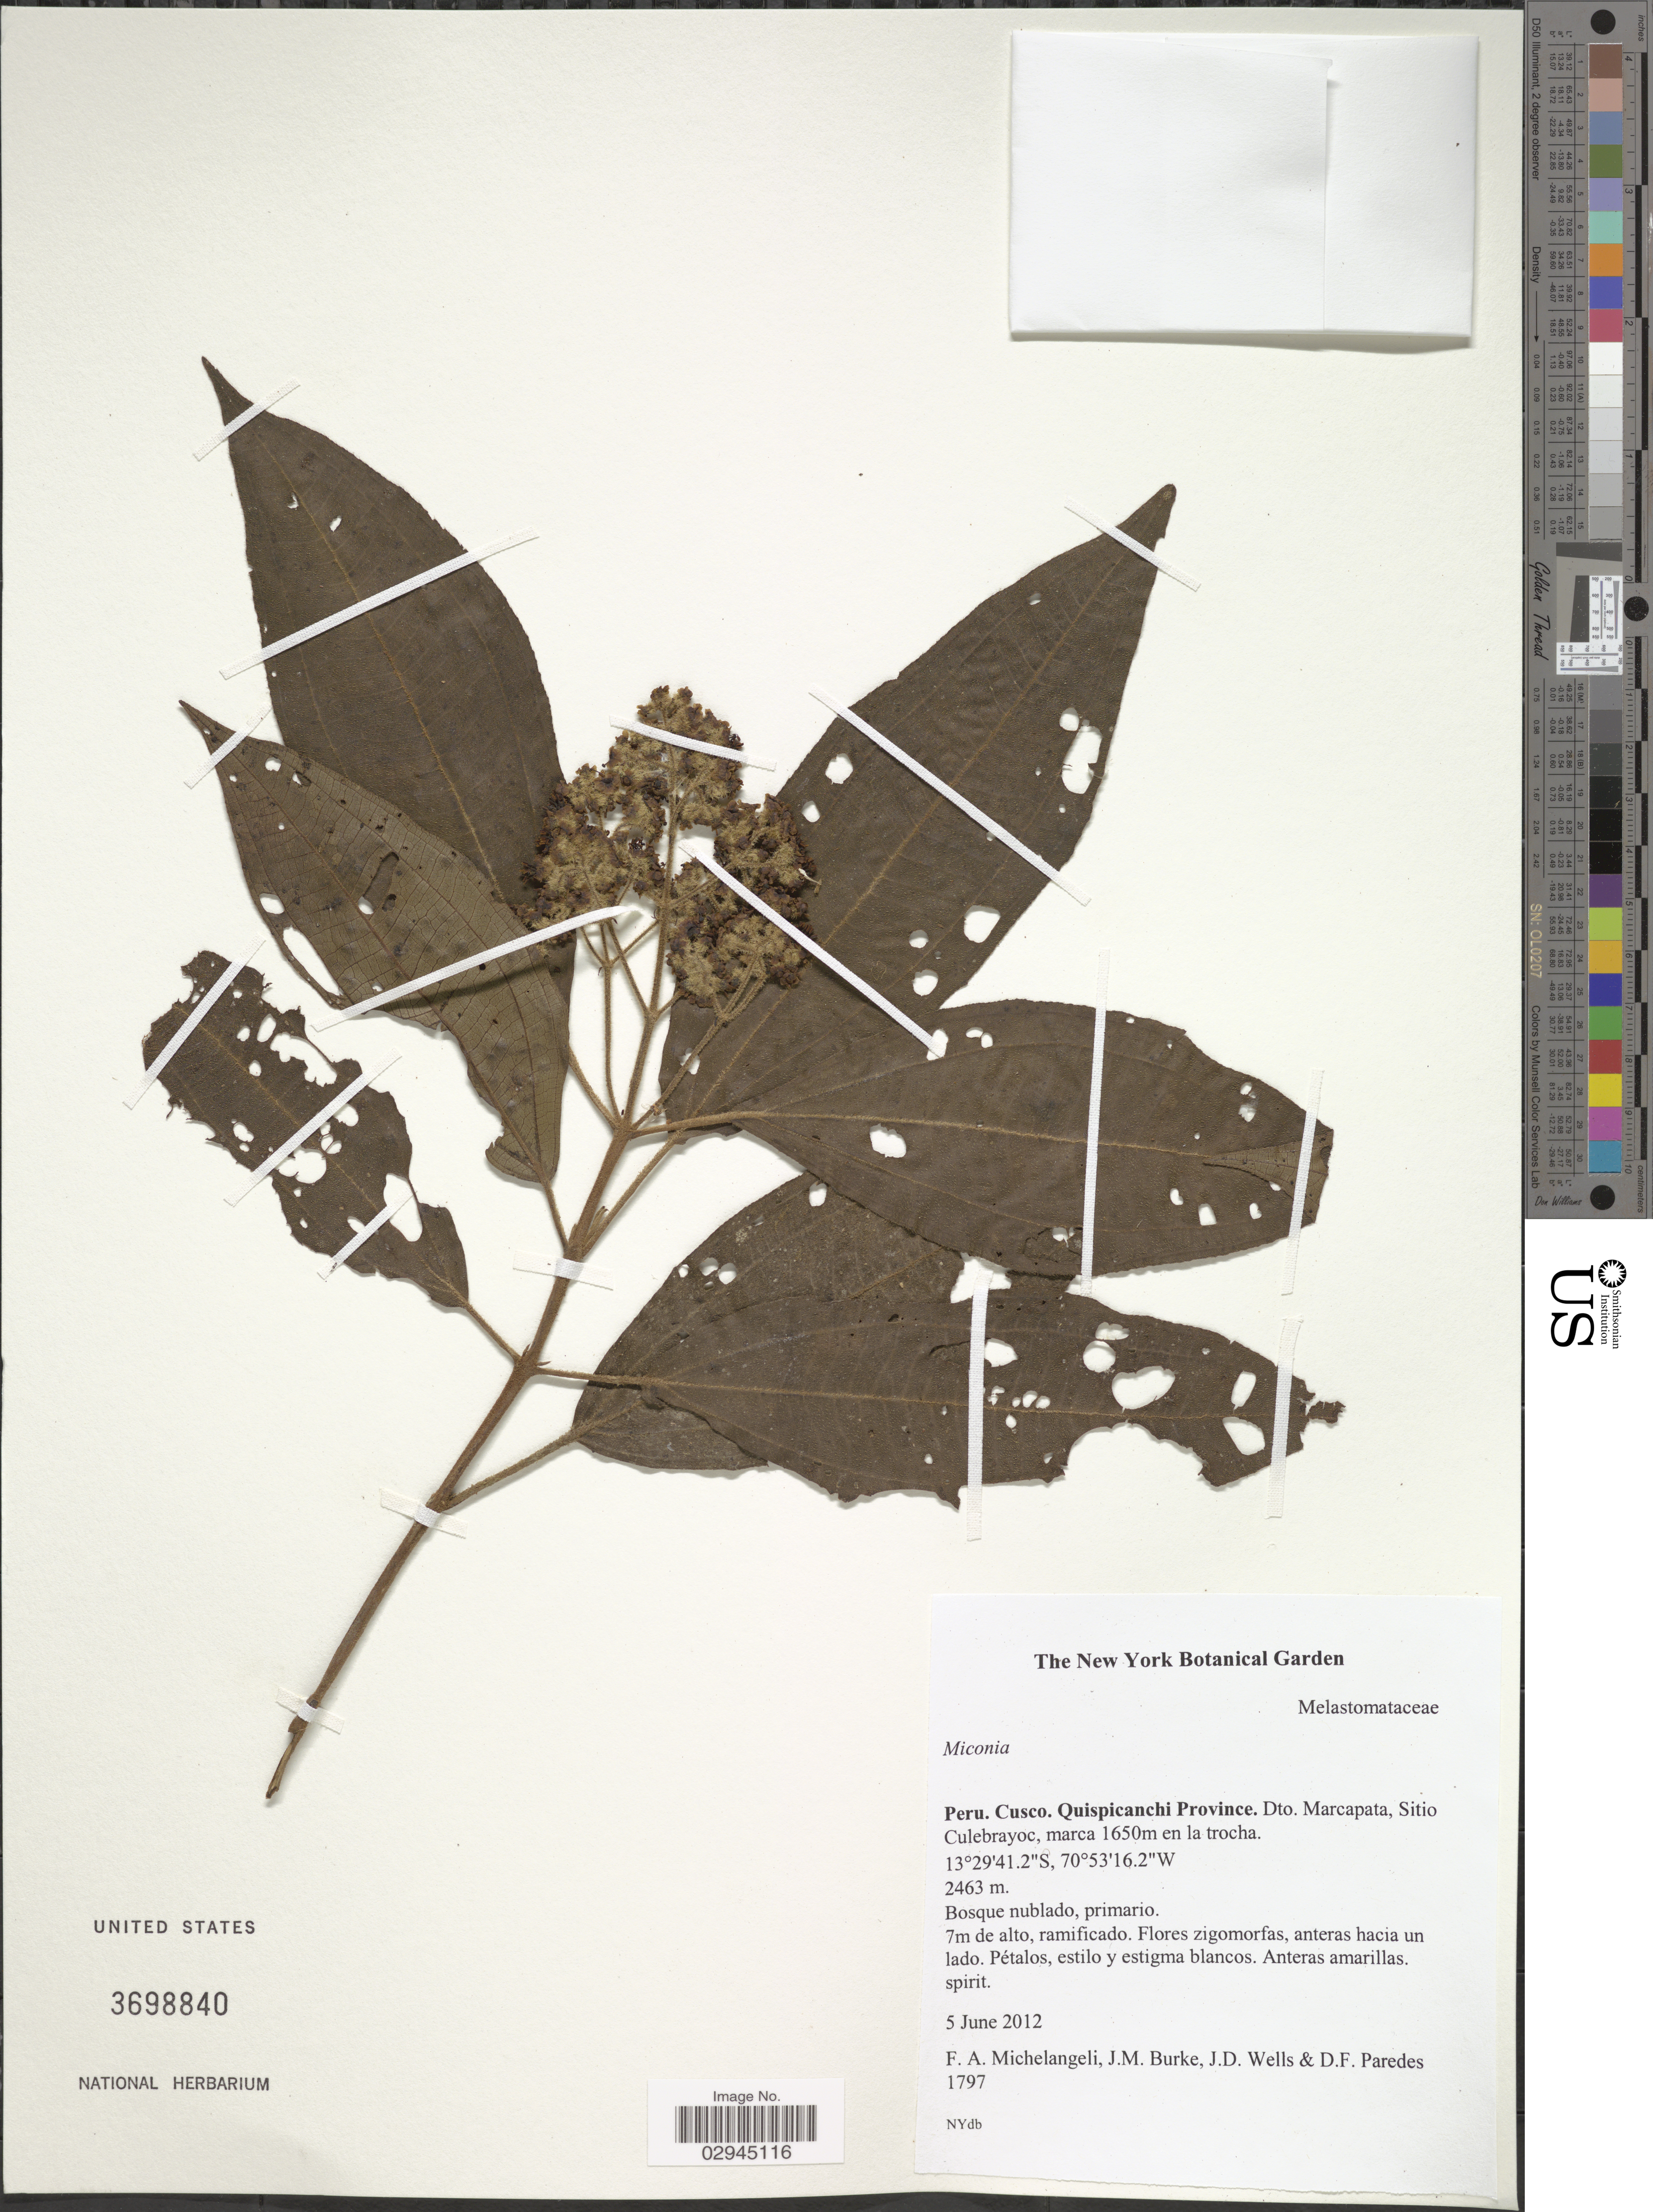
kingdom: Plantae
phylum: Tracheophyta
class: Magnoliopsida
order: Myrtales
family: Melastomataceae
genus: Miconia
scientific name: Miconia sp.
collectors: F. A. Michelangeli, Jac. M. Burke, J. Wells & D. Paredes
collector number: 1797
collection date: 2012-06-05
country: Peru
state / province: Cusco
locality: Quispicanchi Province. Dto. Marcapata, Sitio Culebrayoc.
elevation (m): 2463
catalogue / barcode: US 3698840